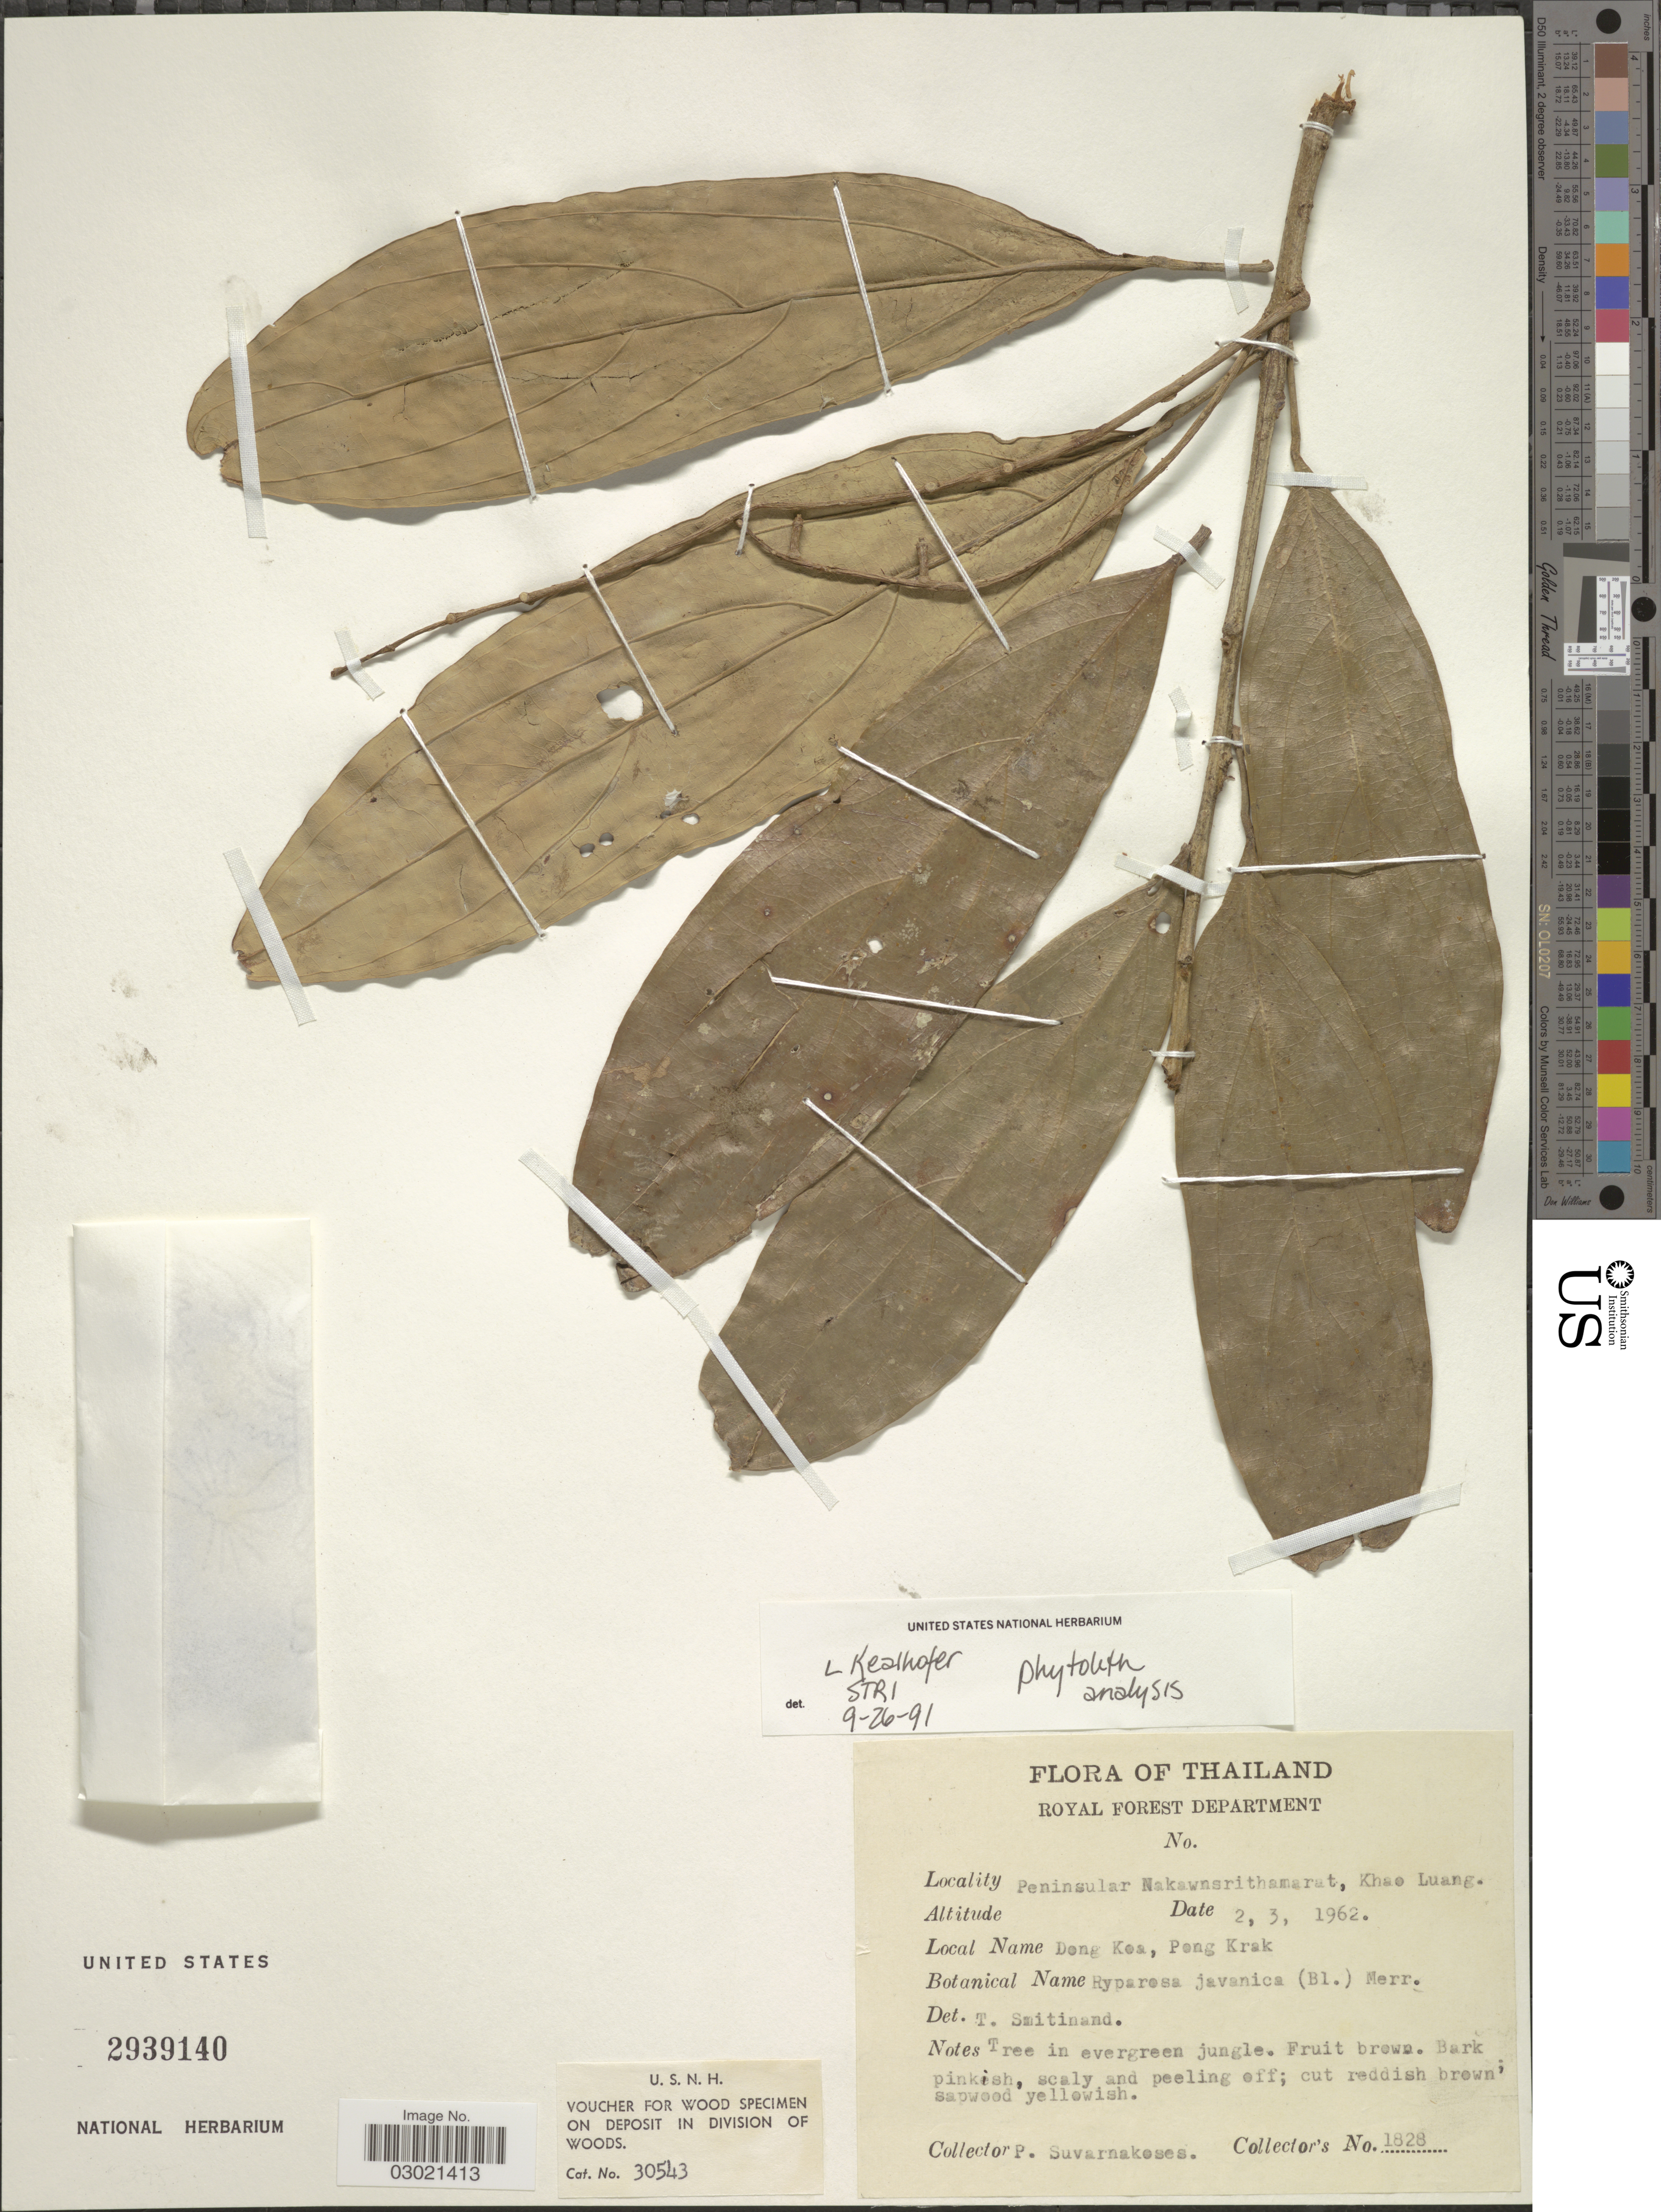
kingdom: Plantae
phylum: Tracheophyta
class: Magnoliopsida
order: Malpighiales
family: Achariaceae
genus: Ryparosa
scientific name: Ryparosa javanica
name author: (Blume) Kurz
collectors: P. Suvarnakoses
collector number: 1828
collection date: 1962-03-02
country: Thailand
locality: Peninsular Nakawnsrithamarat, Khao Luang.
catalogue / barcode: US 2939140